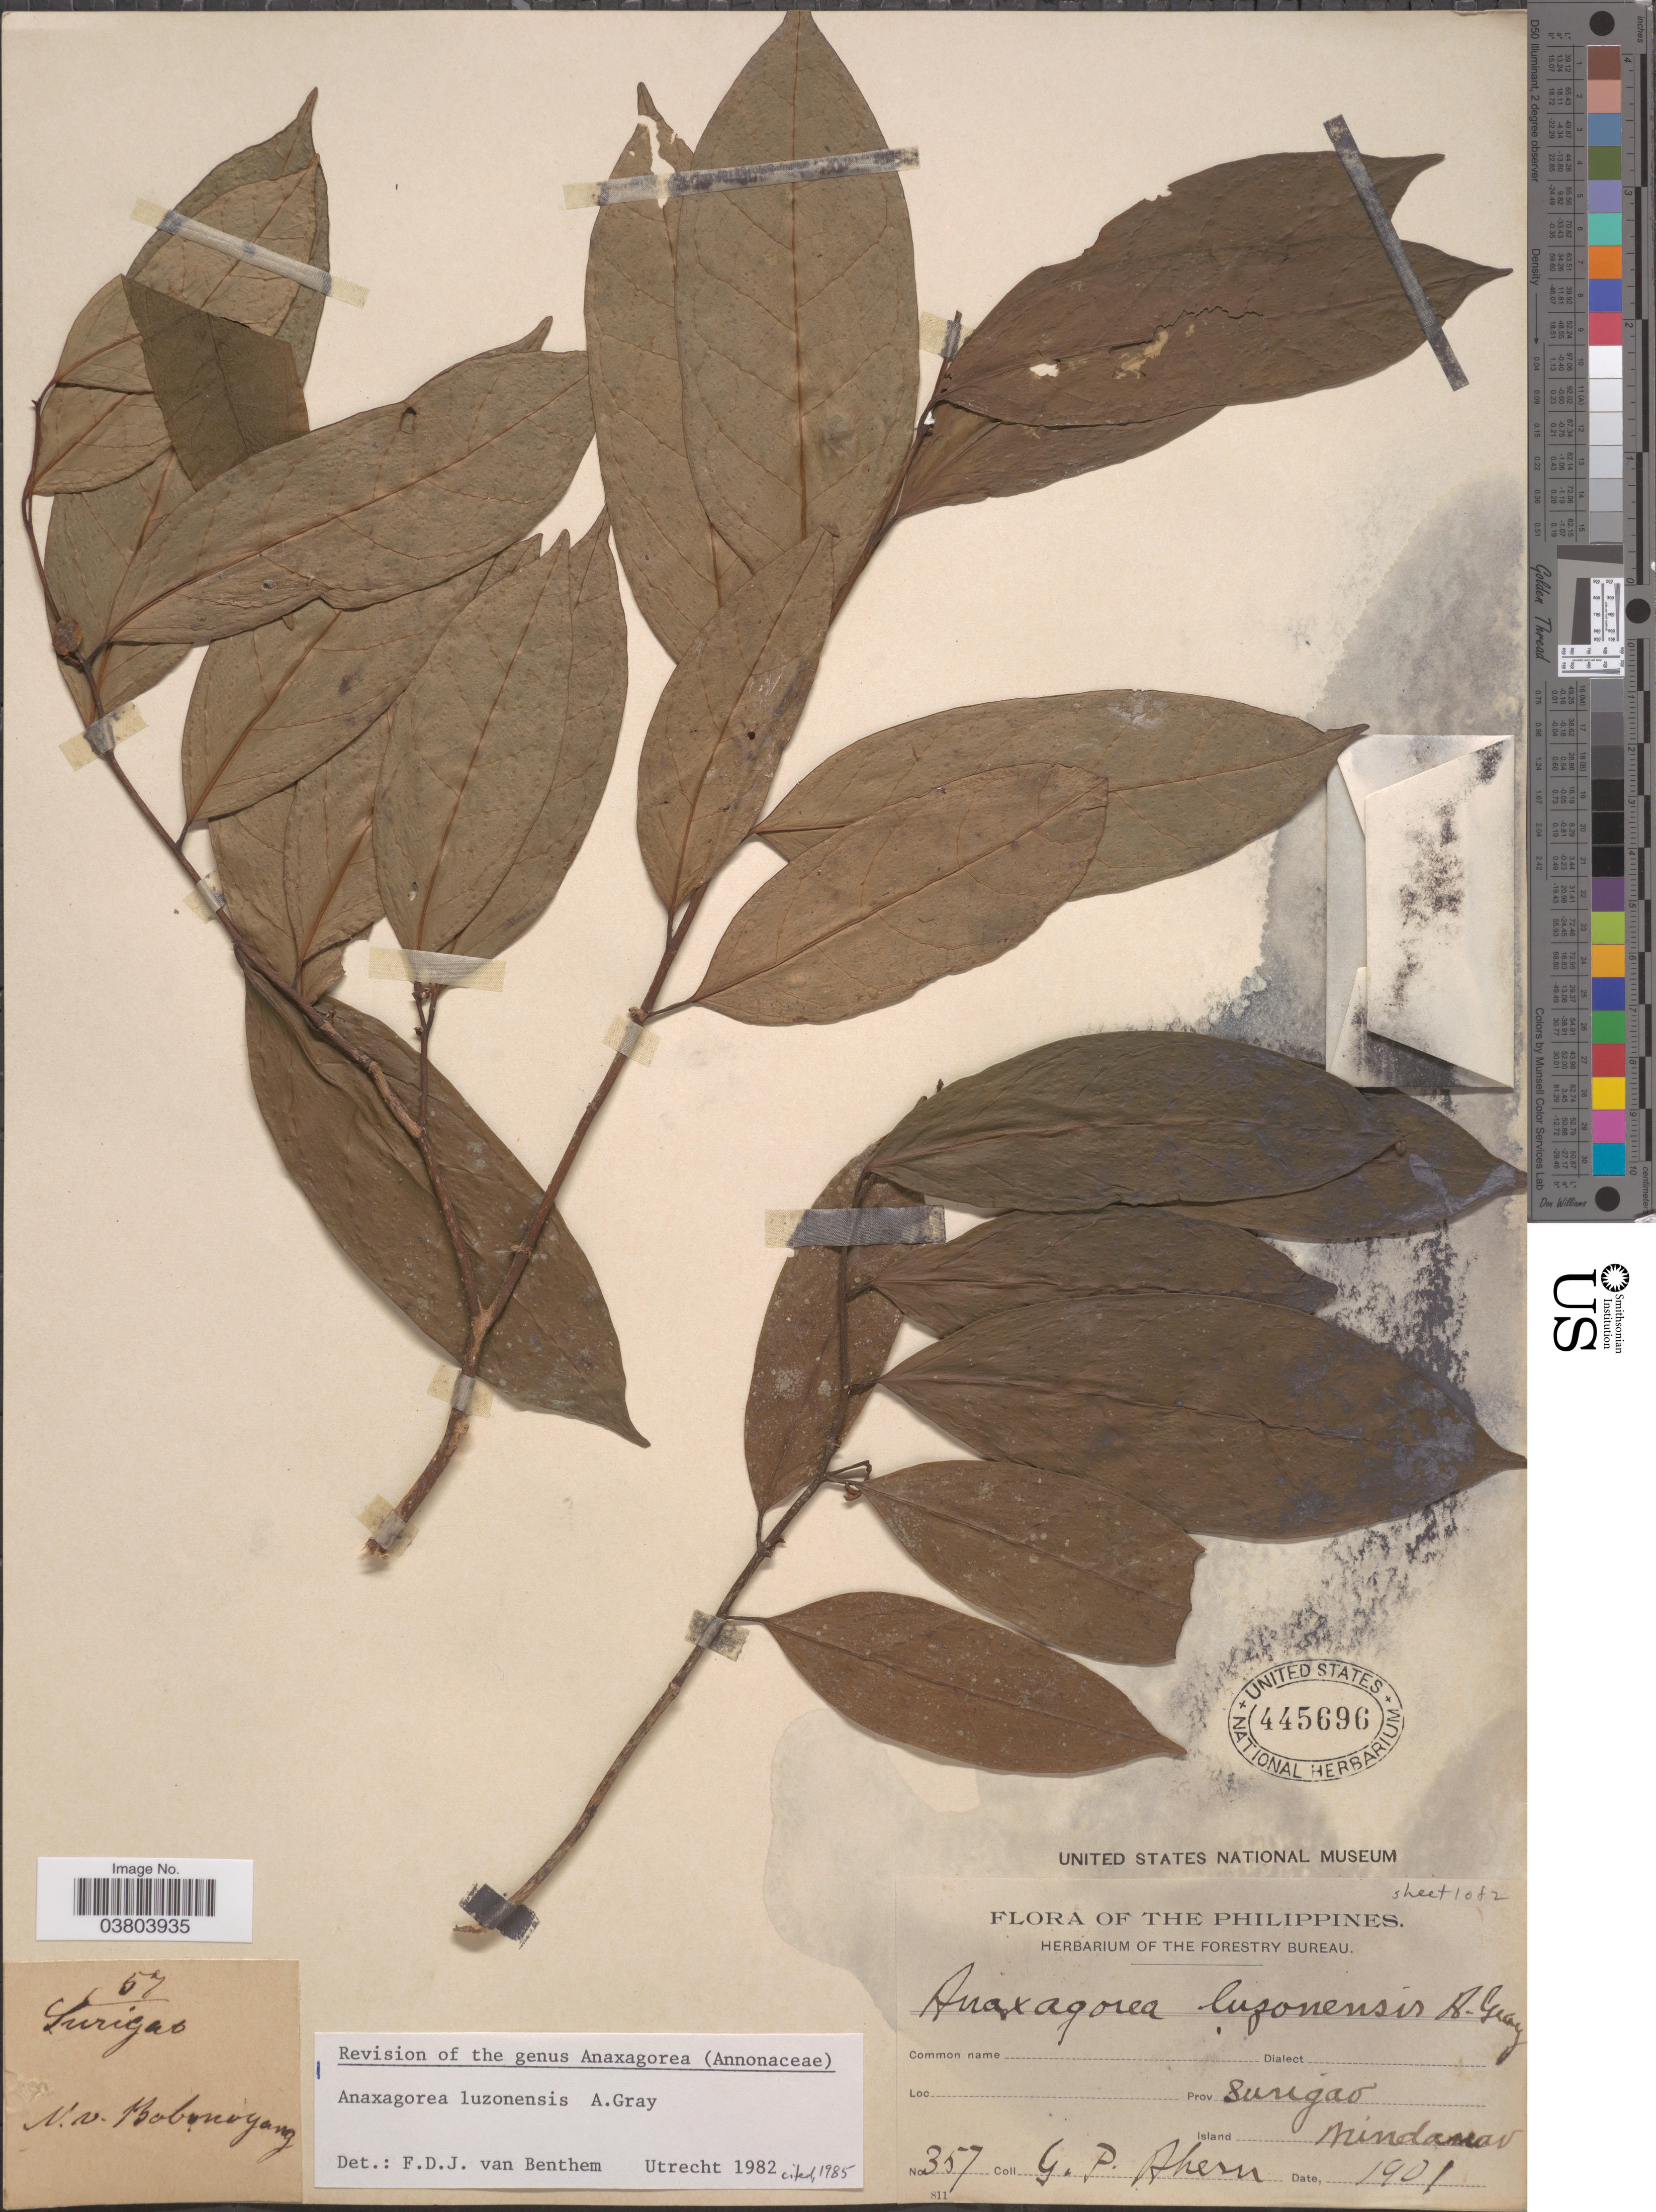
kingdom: Plantae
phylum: Tracheophyta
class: Magnoliopsida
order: Magnoliales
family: Annonaceae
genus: Anaxagorea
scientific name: Anaxagorea luzonensis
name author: A. Gray in Wilkes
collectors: G. Ahern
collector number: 357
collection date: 1901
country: Philippines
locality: Prov. Surigao. Island Mindanao.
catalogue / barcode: US 445696